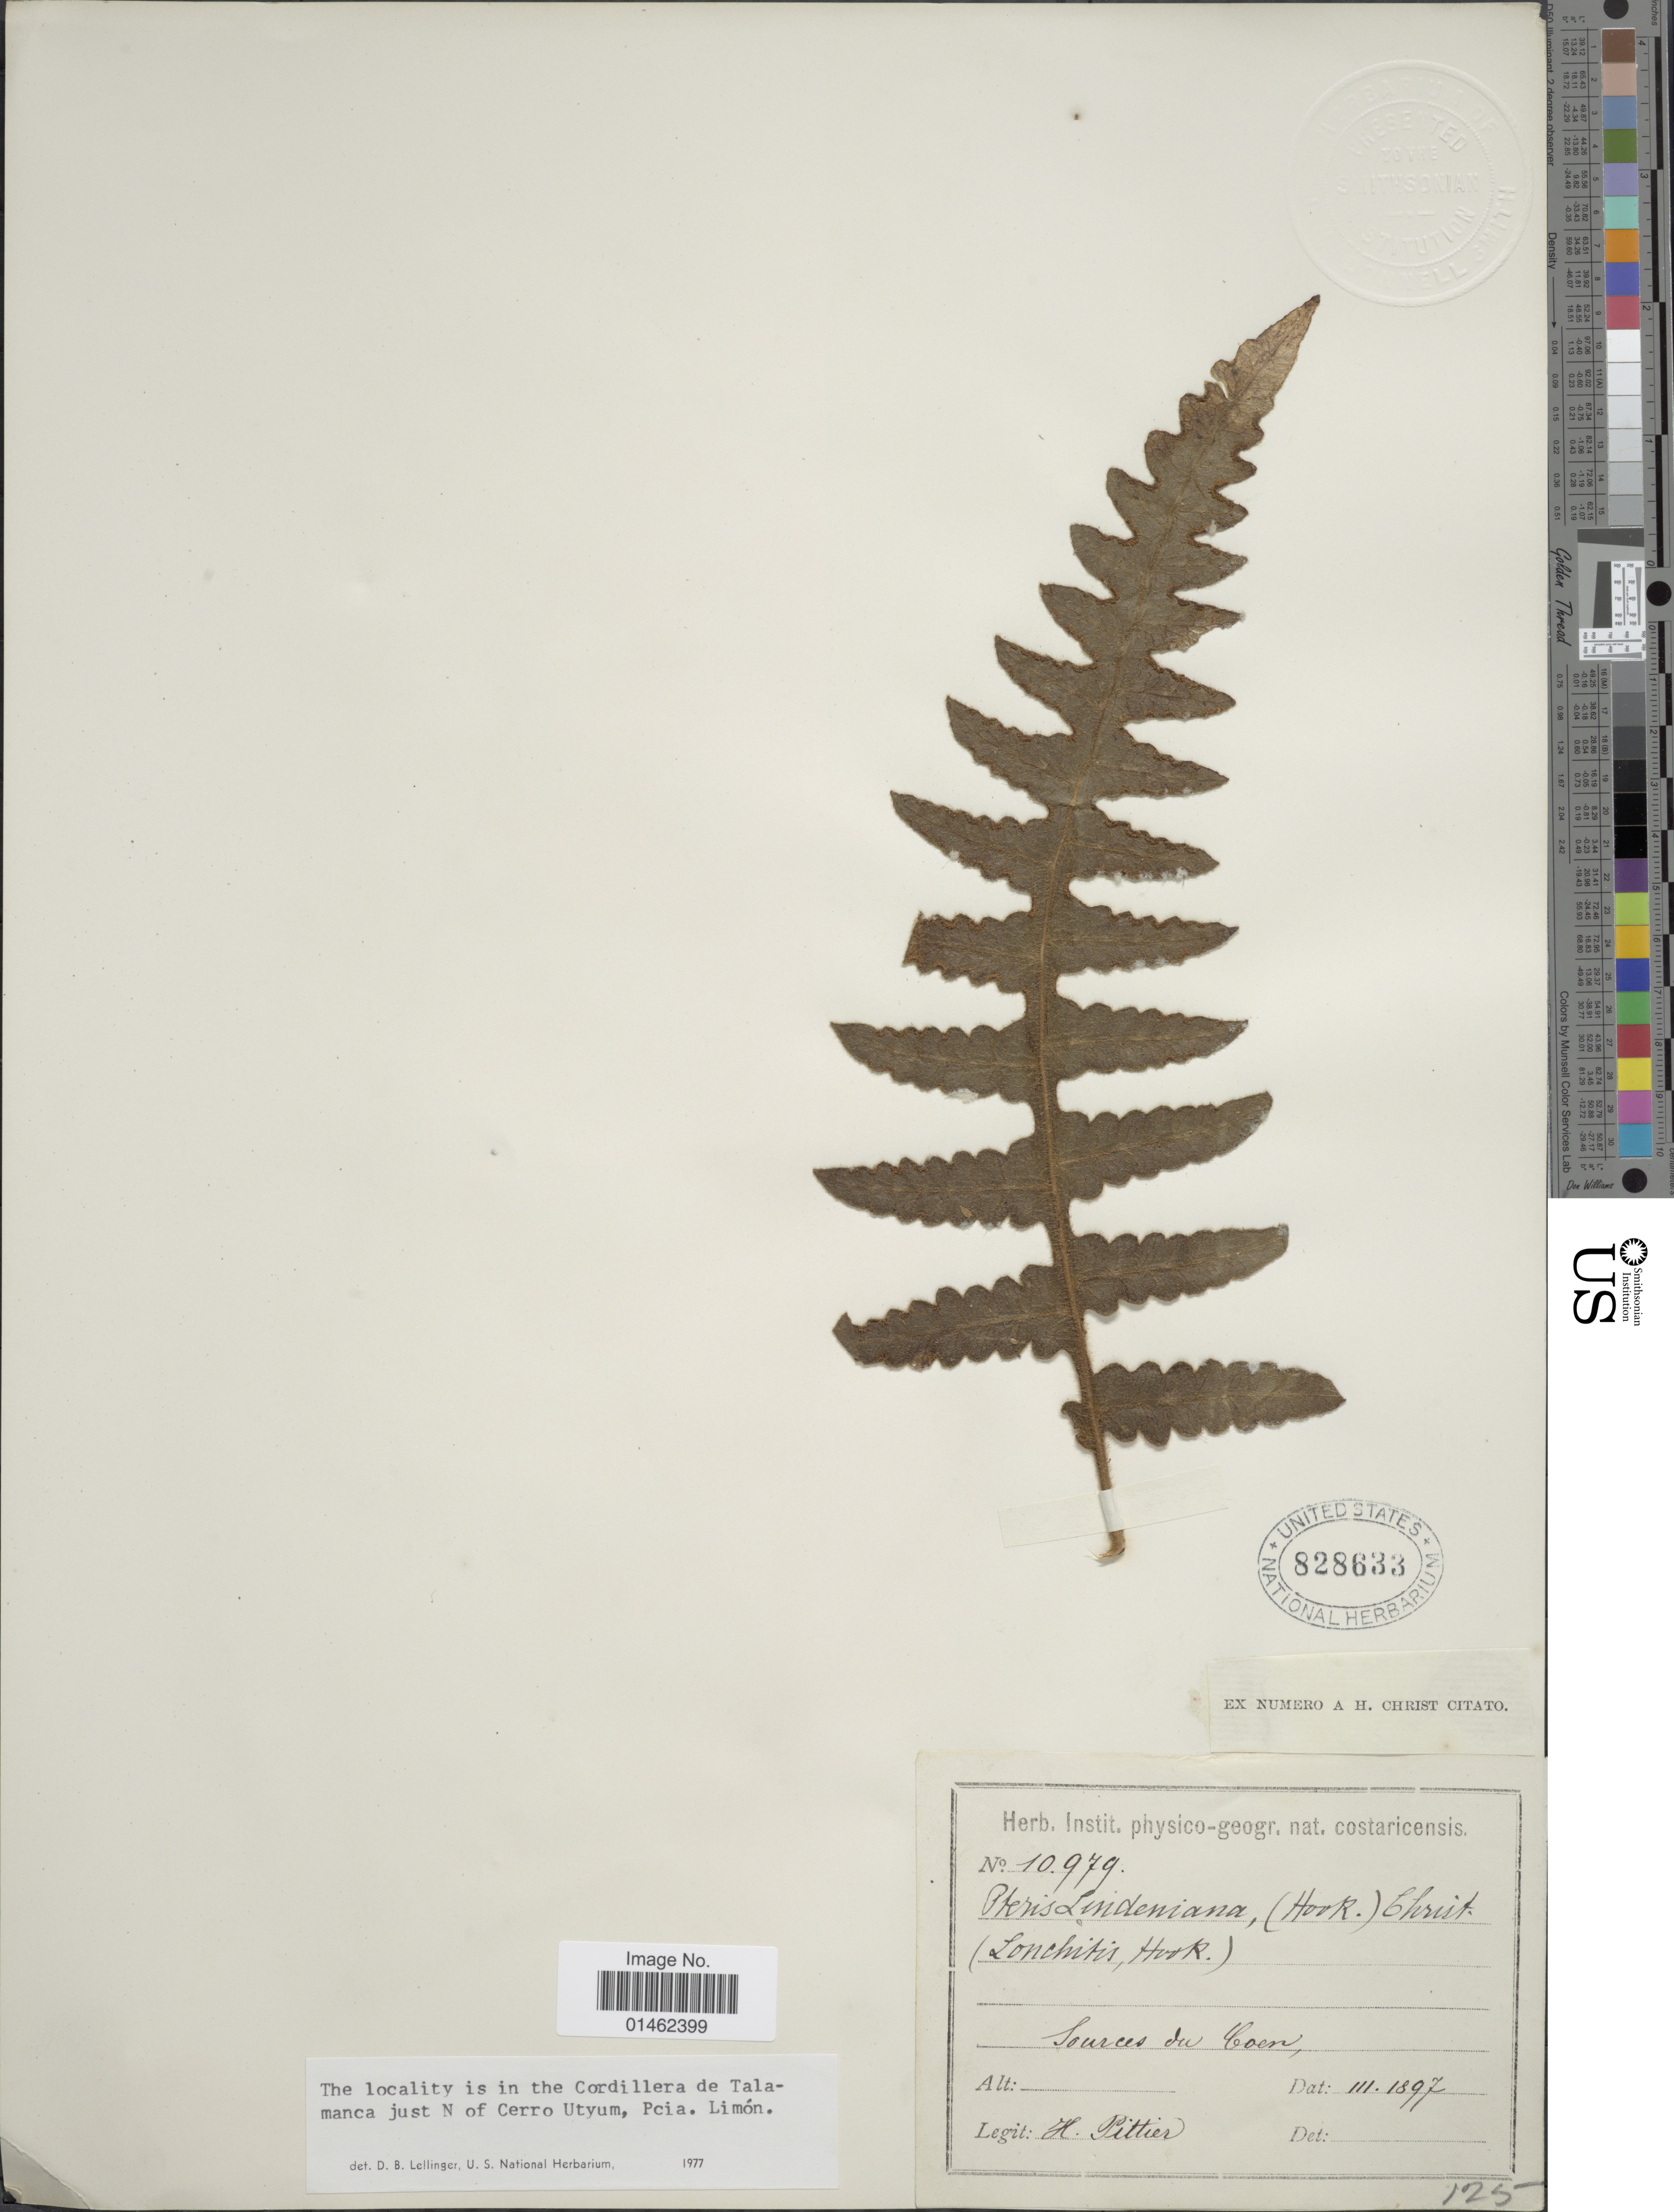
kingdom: Plantae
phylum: Tracheophyta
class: Polypodiopsida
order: Polypodiales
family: Dennstaedtiaceae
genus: Blotiella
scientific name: Blotiella lindeniana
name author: (Hook.) R.M. Tryon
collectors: H. F. Pittier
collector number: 10979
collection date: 1897-03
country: Costa Rica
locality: Sources du Coen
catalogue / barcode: US 828633